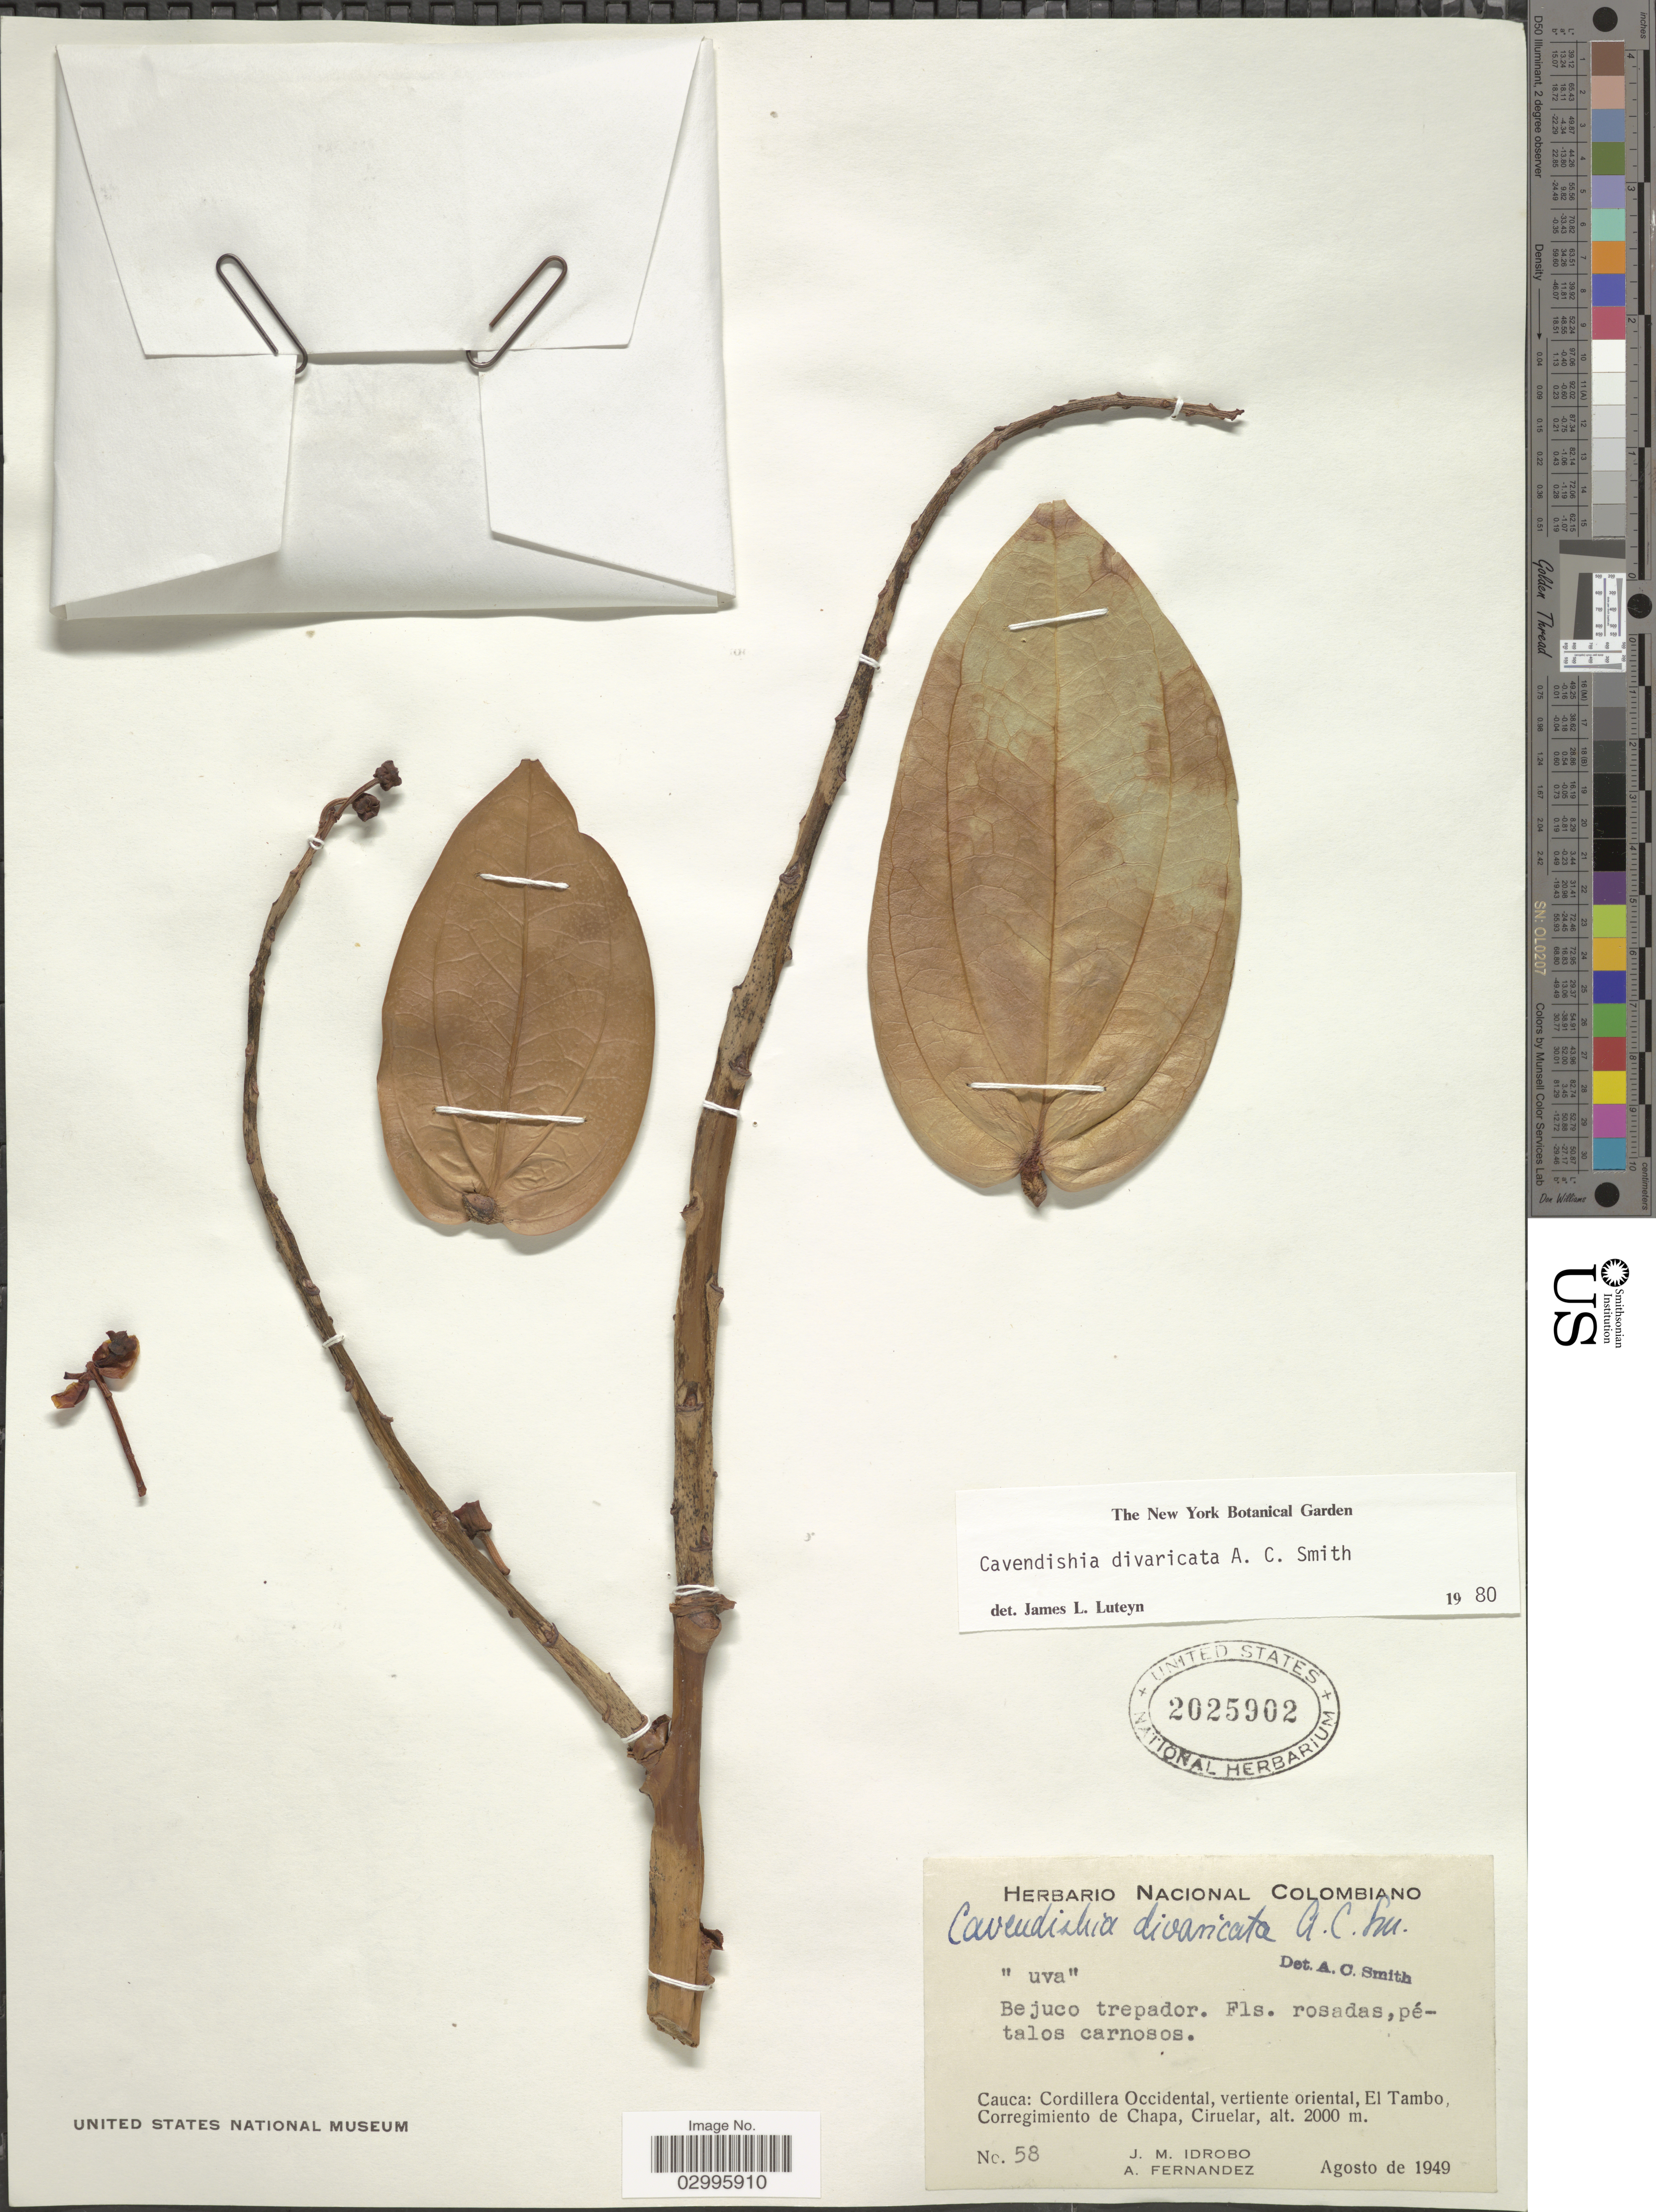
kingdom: Plantae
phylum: Tracheophyta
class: Magnoliopsida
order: Ericales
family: Ericaceae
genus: Cavendishia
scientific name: Cavendishia divaricata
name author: A.C. Sm.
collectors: J. M. Idrobo & A. Fernandez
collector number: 58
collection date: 1949-08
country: Colombia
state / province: Cauca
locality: Cordillera Occidental, vertiente oriental, El Tambo, Corregimiento de Chapa, Ciruelar.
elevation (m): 2000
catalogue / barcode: US 2025902